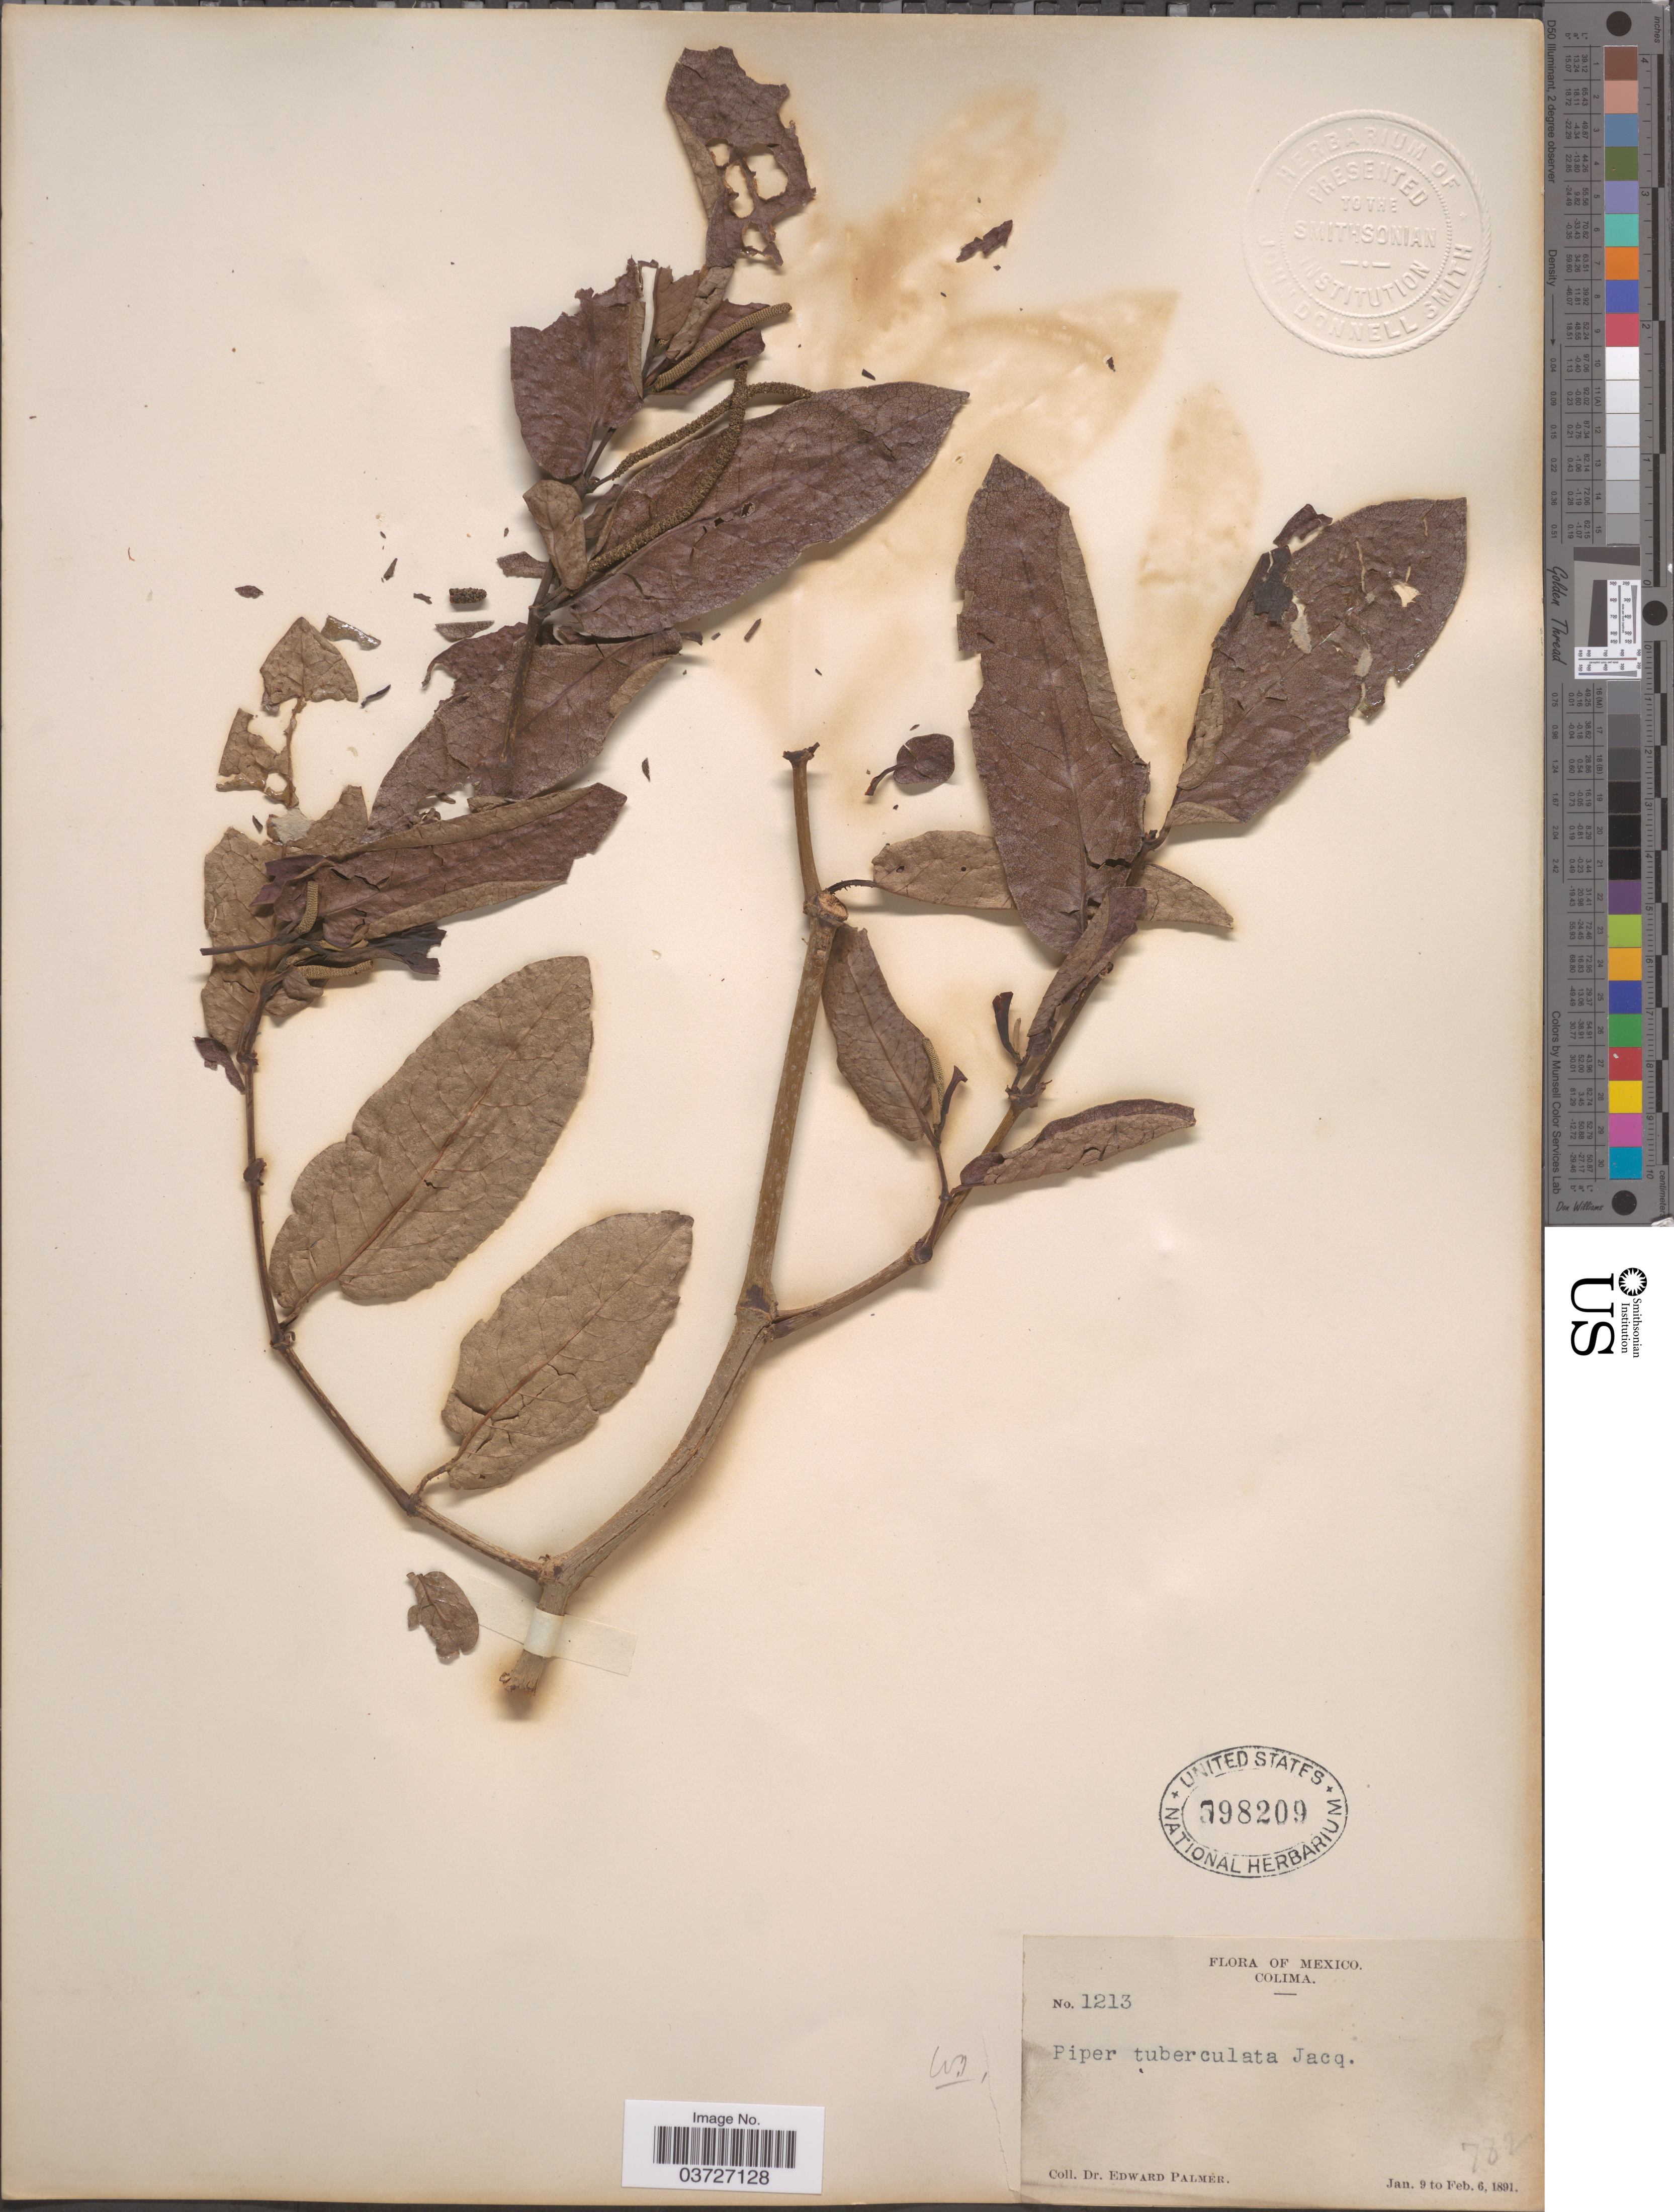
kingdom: Plantae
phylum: Tracheophyta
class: Magnoliopsida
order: Piperales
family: Piperaceae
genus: Piper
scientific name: Piper tuberculatum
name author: Jacq.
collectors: E. Palmer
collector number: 1213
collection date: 1891-01-09/1891-02-06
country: Mexico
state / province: Colima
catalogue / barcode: US 798209